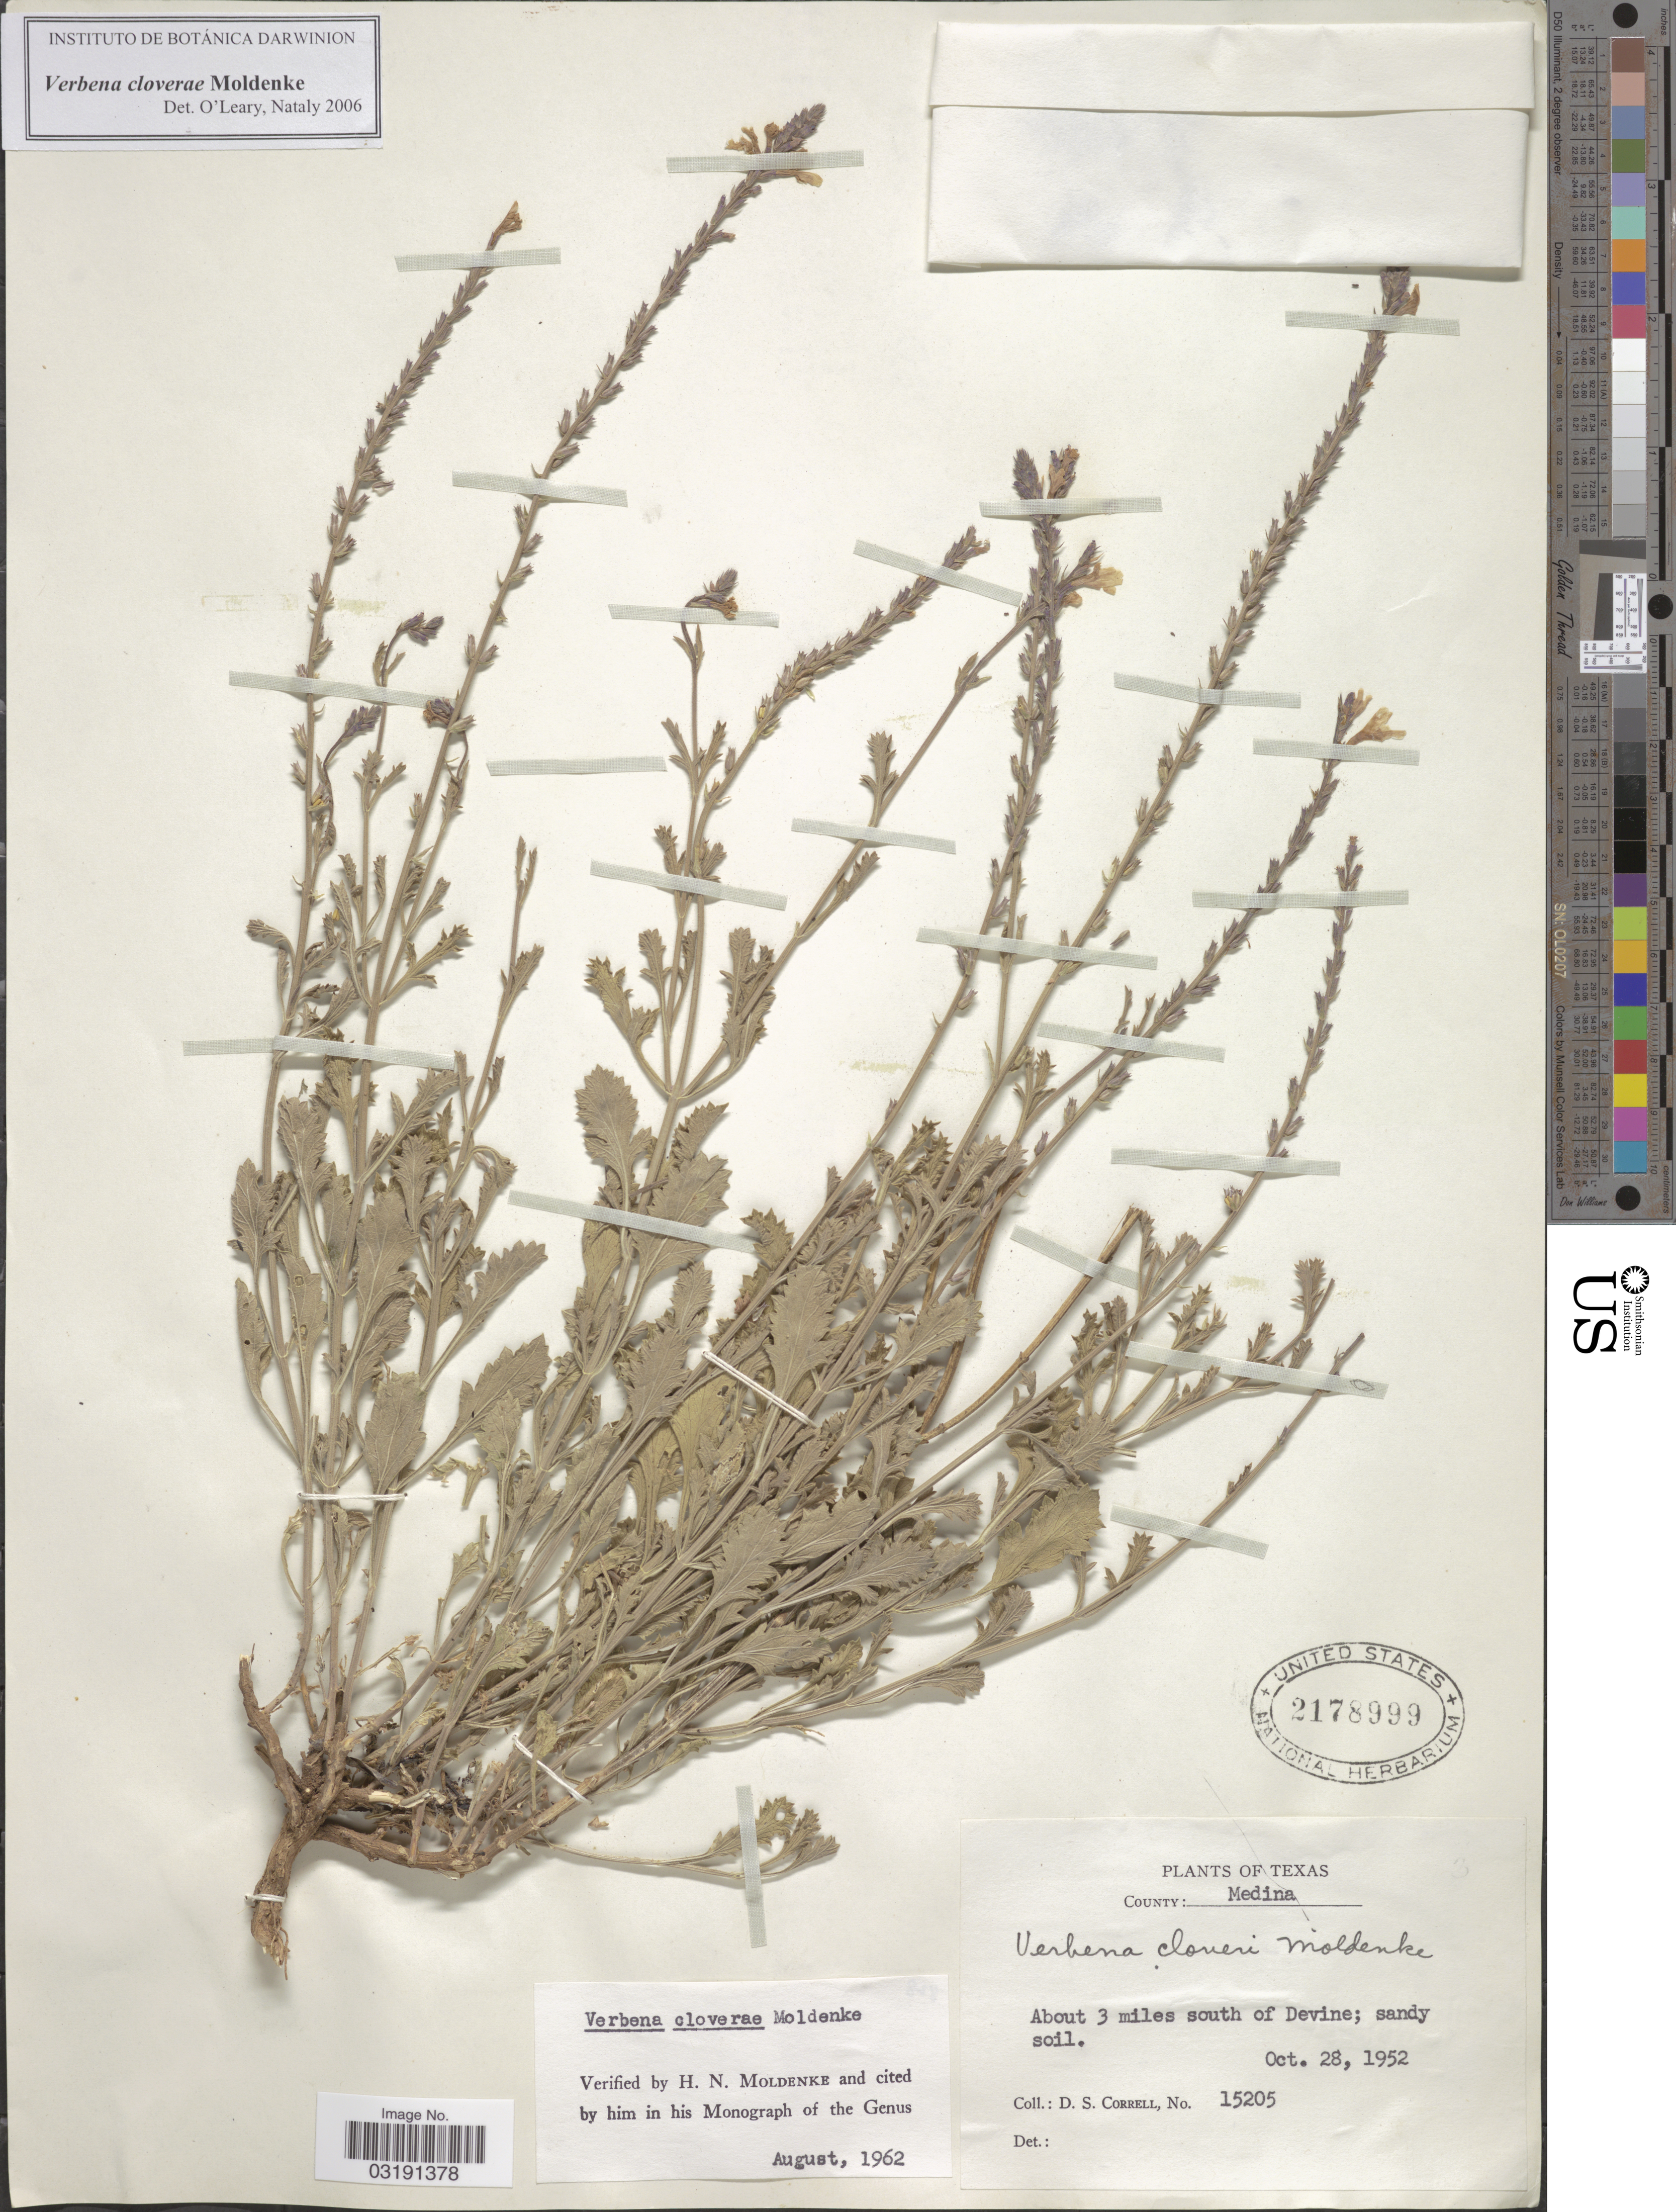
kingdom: Plantae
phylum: Tracheophyta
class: Magnoliopsida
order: Lamiales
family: Verbenaceae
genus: Verbena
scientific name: Verbena cloverae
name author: Moldenke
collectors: D. S. Correll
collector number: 15205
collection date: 1952-10-28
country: United States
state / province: Texas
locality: County: Medina. About 3 miles south of Devine.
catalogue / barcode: US 2178999